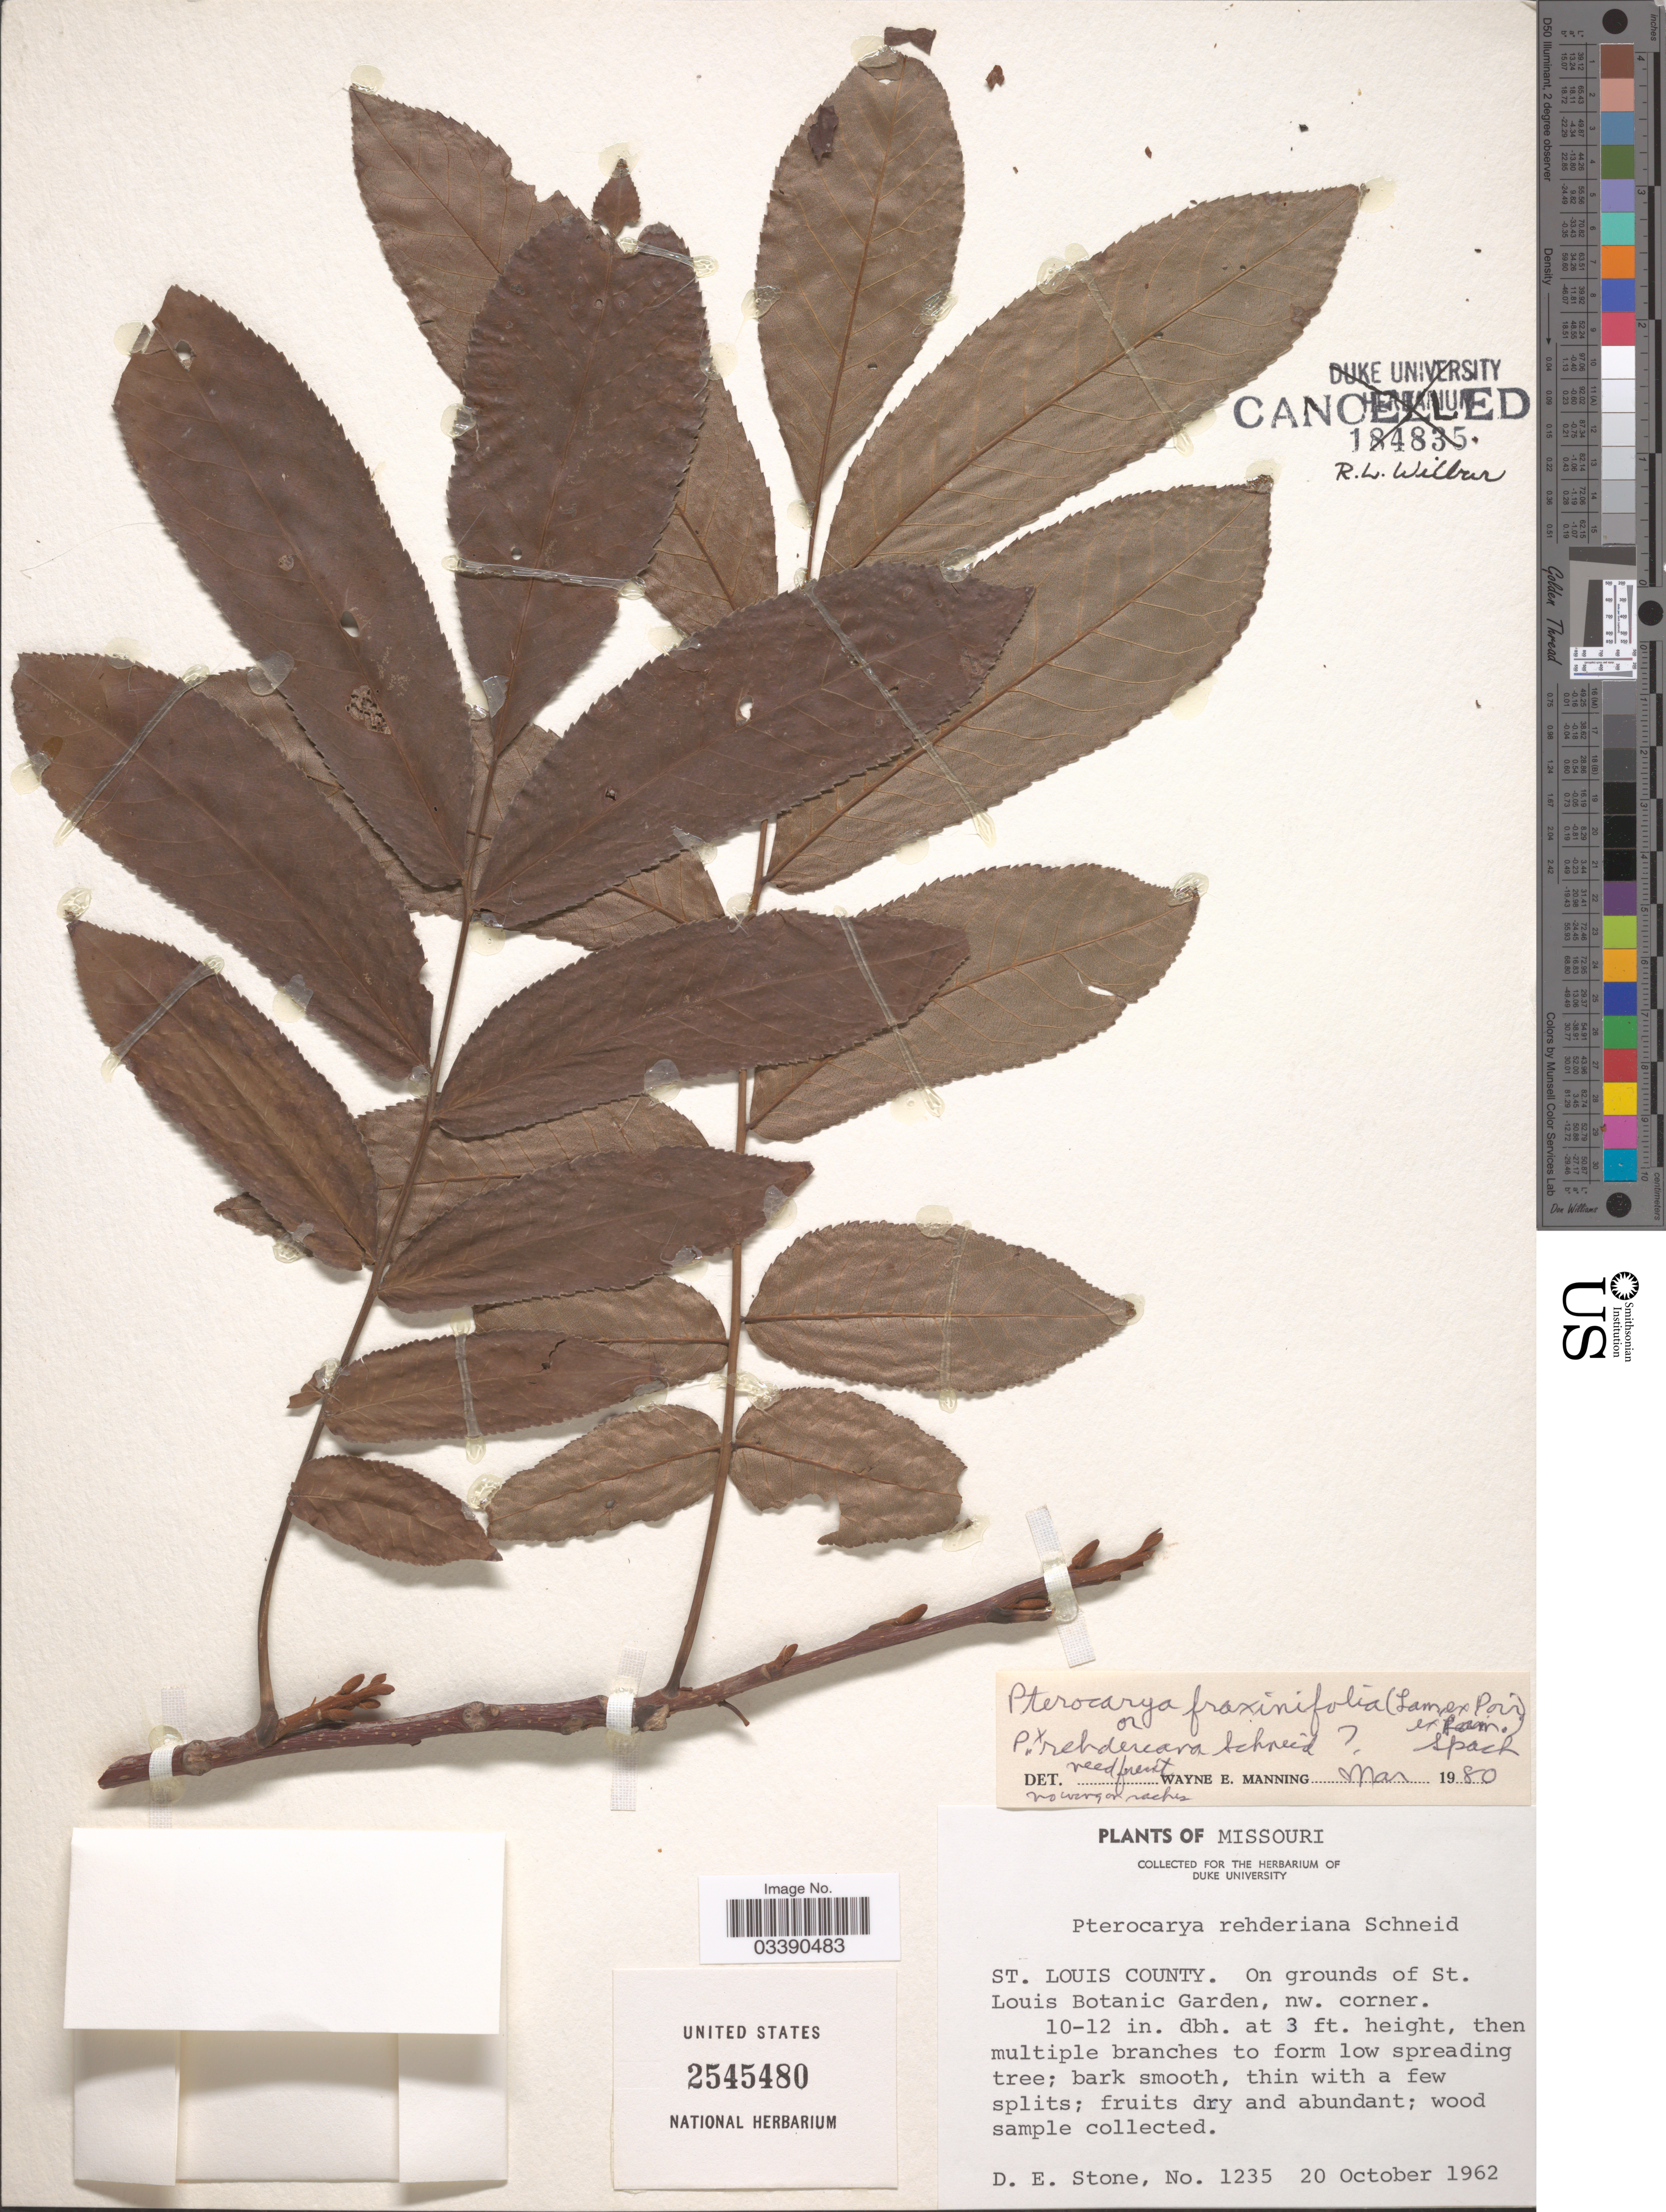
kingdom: Plantae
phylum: Tracheophyta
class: Magnoliopsida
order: Fagales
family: Juglandaceae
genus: Pterocarya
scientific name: Pterocarya fraxinifolia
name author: Spach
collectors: D. E. Stone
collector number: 1235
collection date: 1962-10-20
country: United States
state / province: Missouri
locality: St. Louis County. On grounds of St. Louis Botanic Garden, nw. corner.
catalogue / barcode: US 2545480